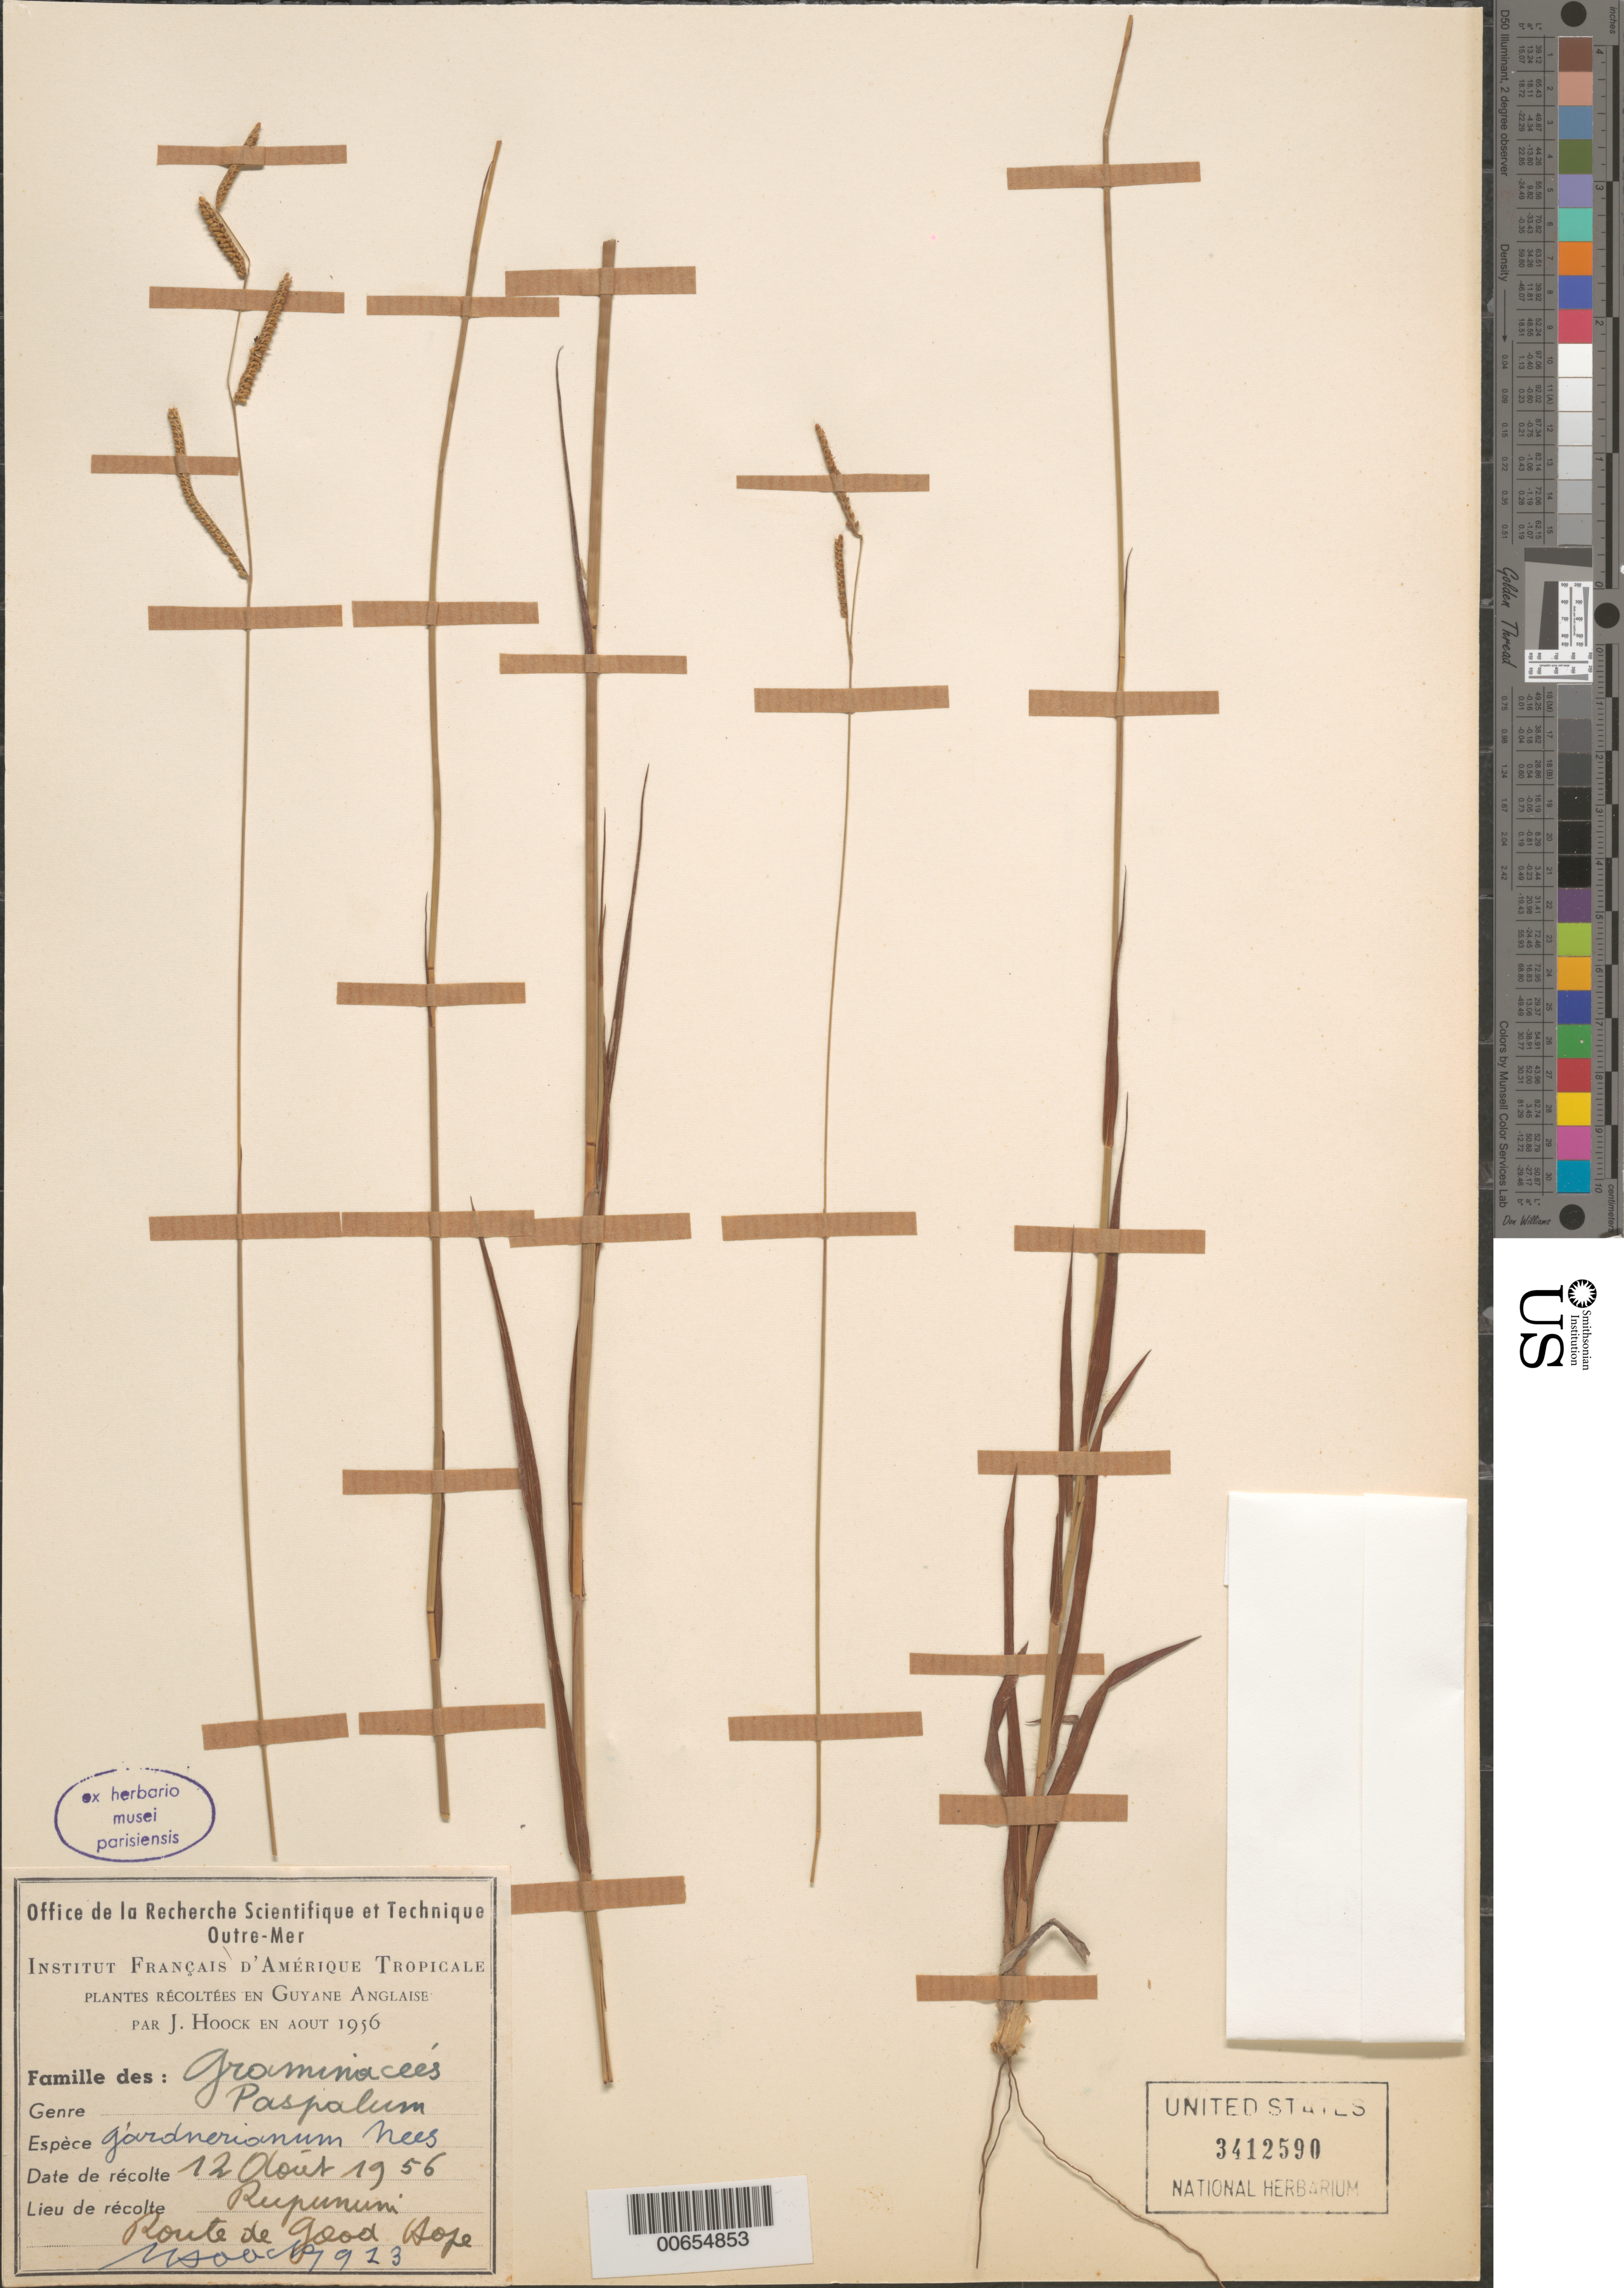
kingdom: Plantae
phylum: Tracheophyta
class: Liliopsida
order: Poales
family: Poaceae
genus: Paspalum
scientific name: Paspalum gardnerianum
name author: Nees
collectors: J. Hoock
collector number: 913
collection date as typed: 12-Aug-56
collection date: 1956-08-12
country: Guyana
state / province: U. Takutu-U. Essequibo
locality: Rupununi, Route de Good Hope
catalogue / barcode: US 3412590